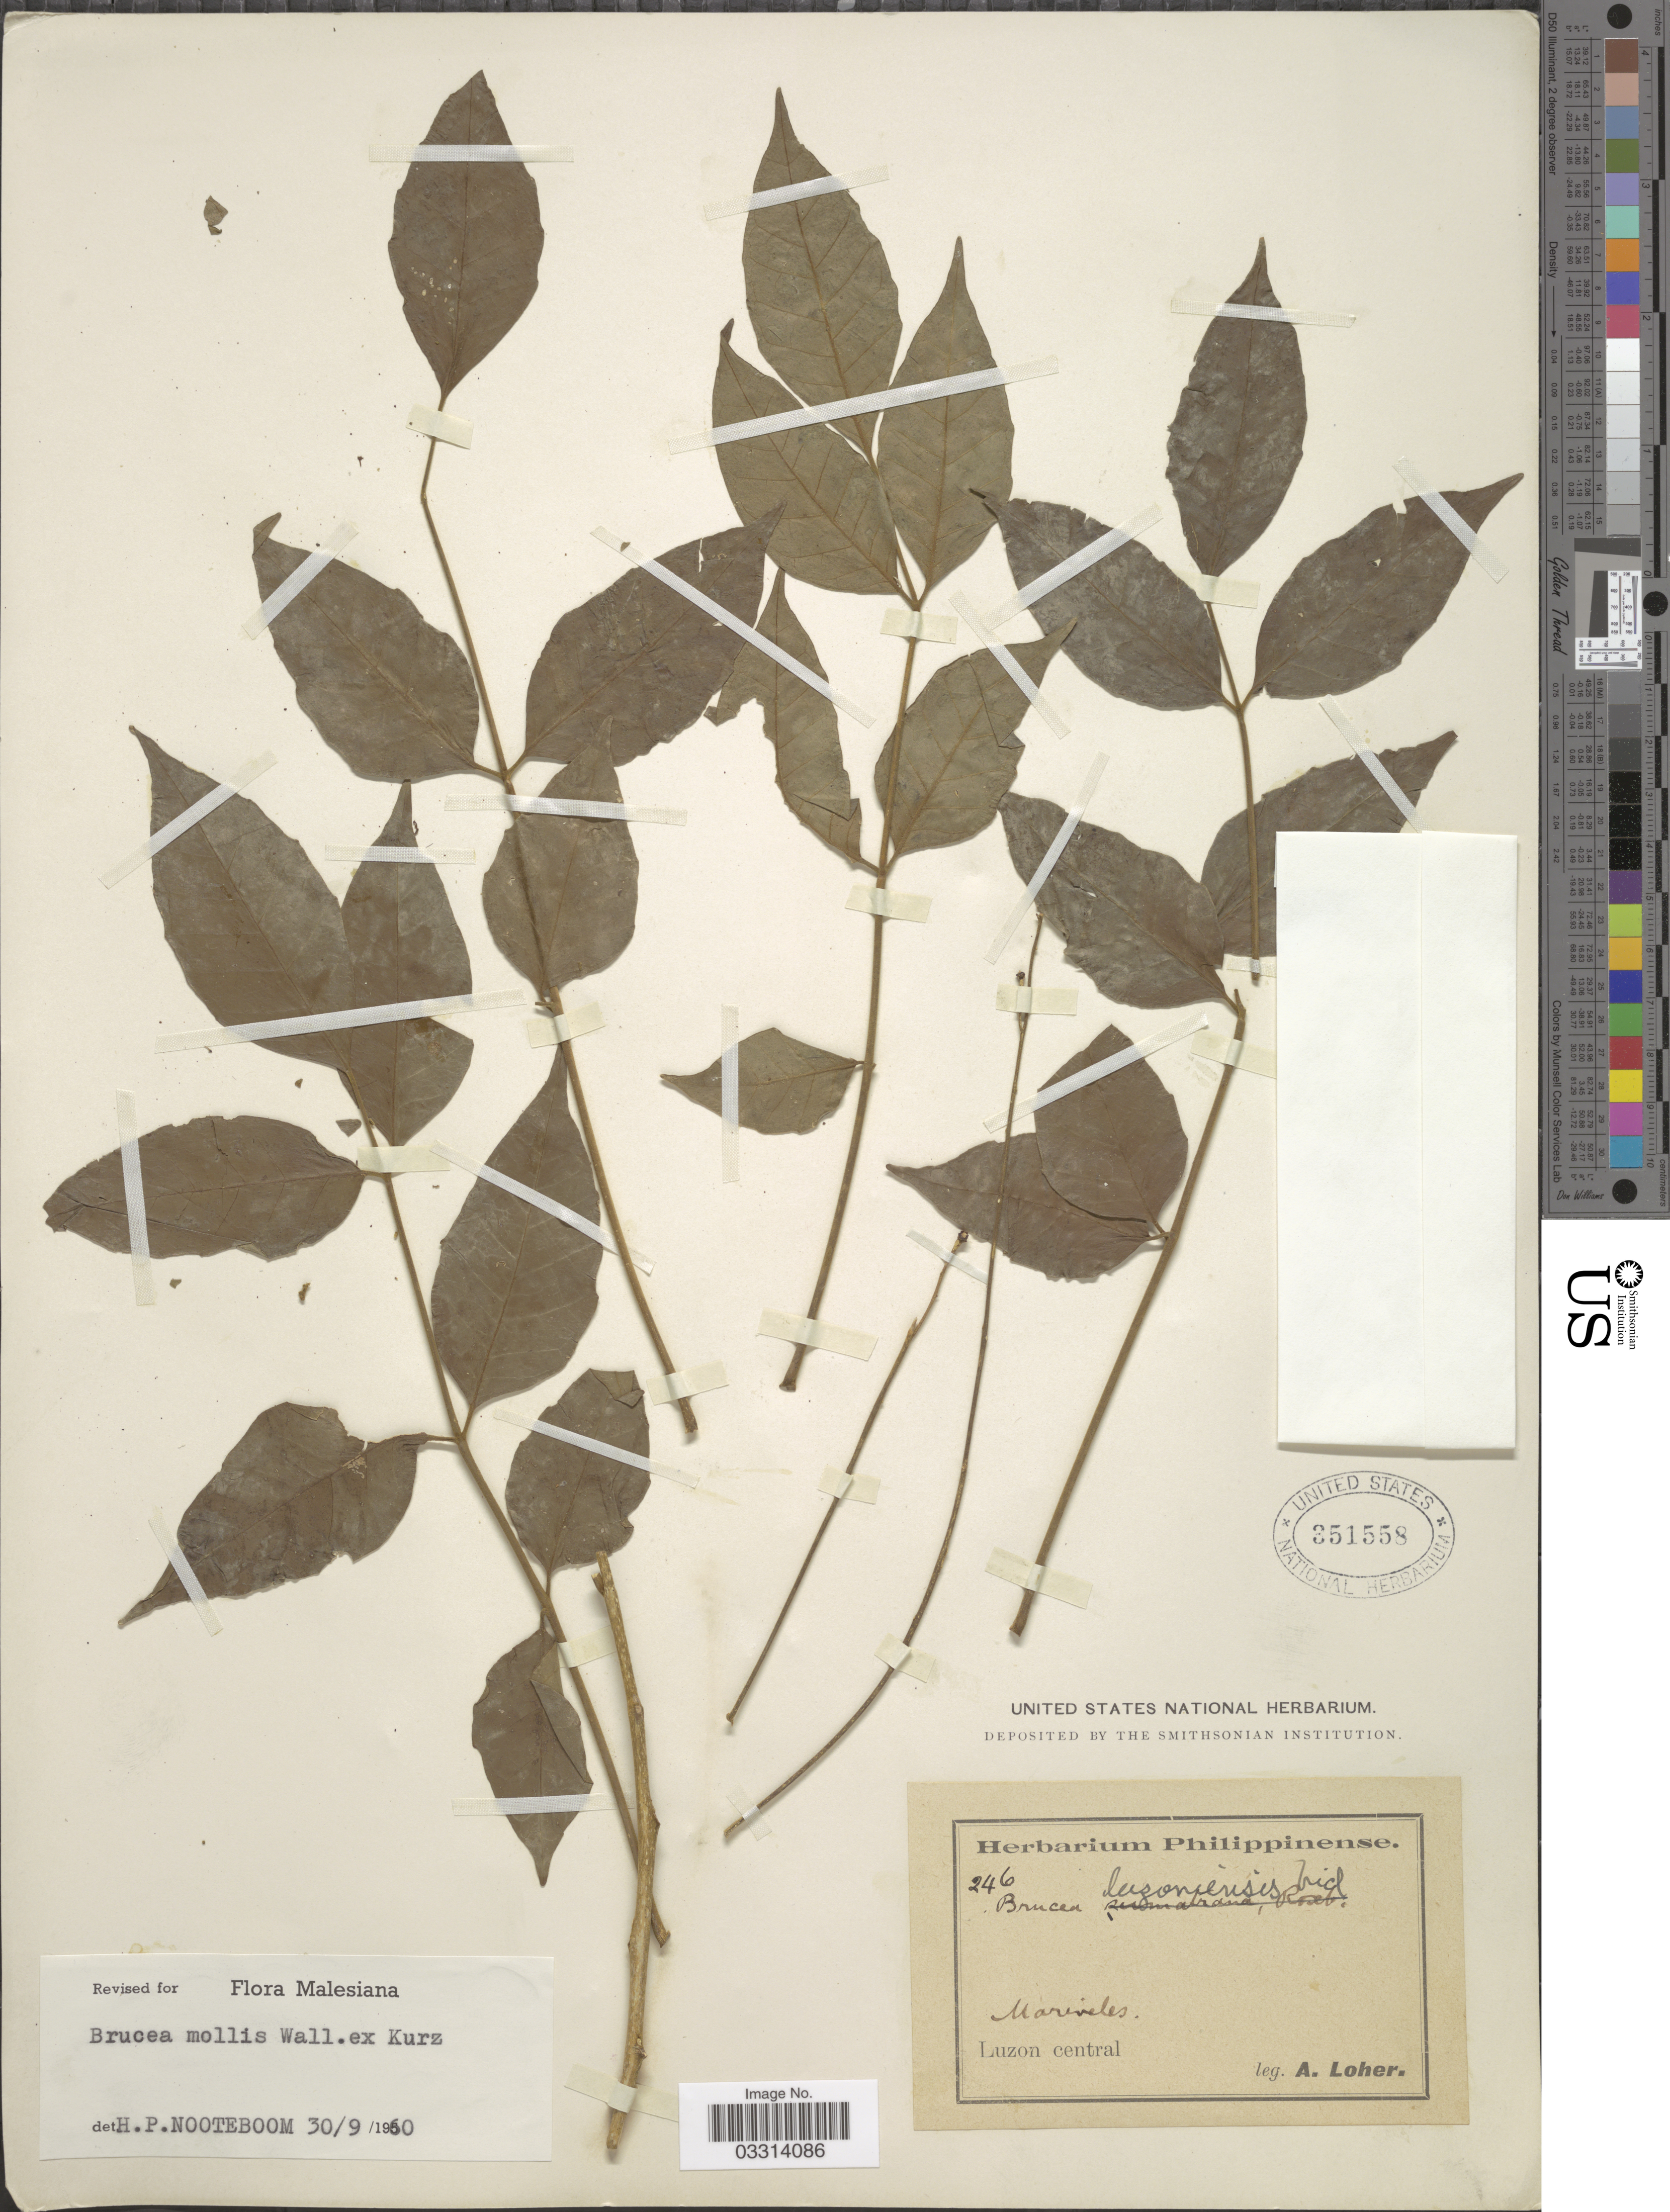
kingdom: Plantae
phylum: Tracheophyta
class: Magnoliopsida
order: Sapindales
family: Simaroubaceae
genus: Brucea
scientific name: Brucea mollis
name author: Wall. ex Kurz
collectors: A. Loher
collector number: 246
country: Philippines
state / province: Central Luzon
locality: Mariveles, Luzon central.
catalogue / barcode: US 351558